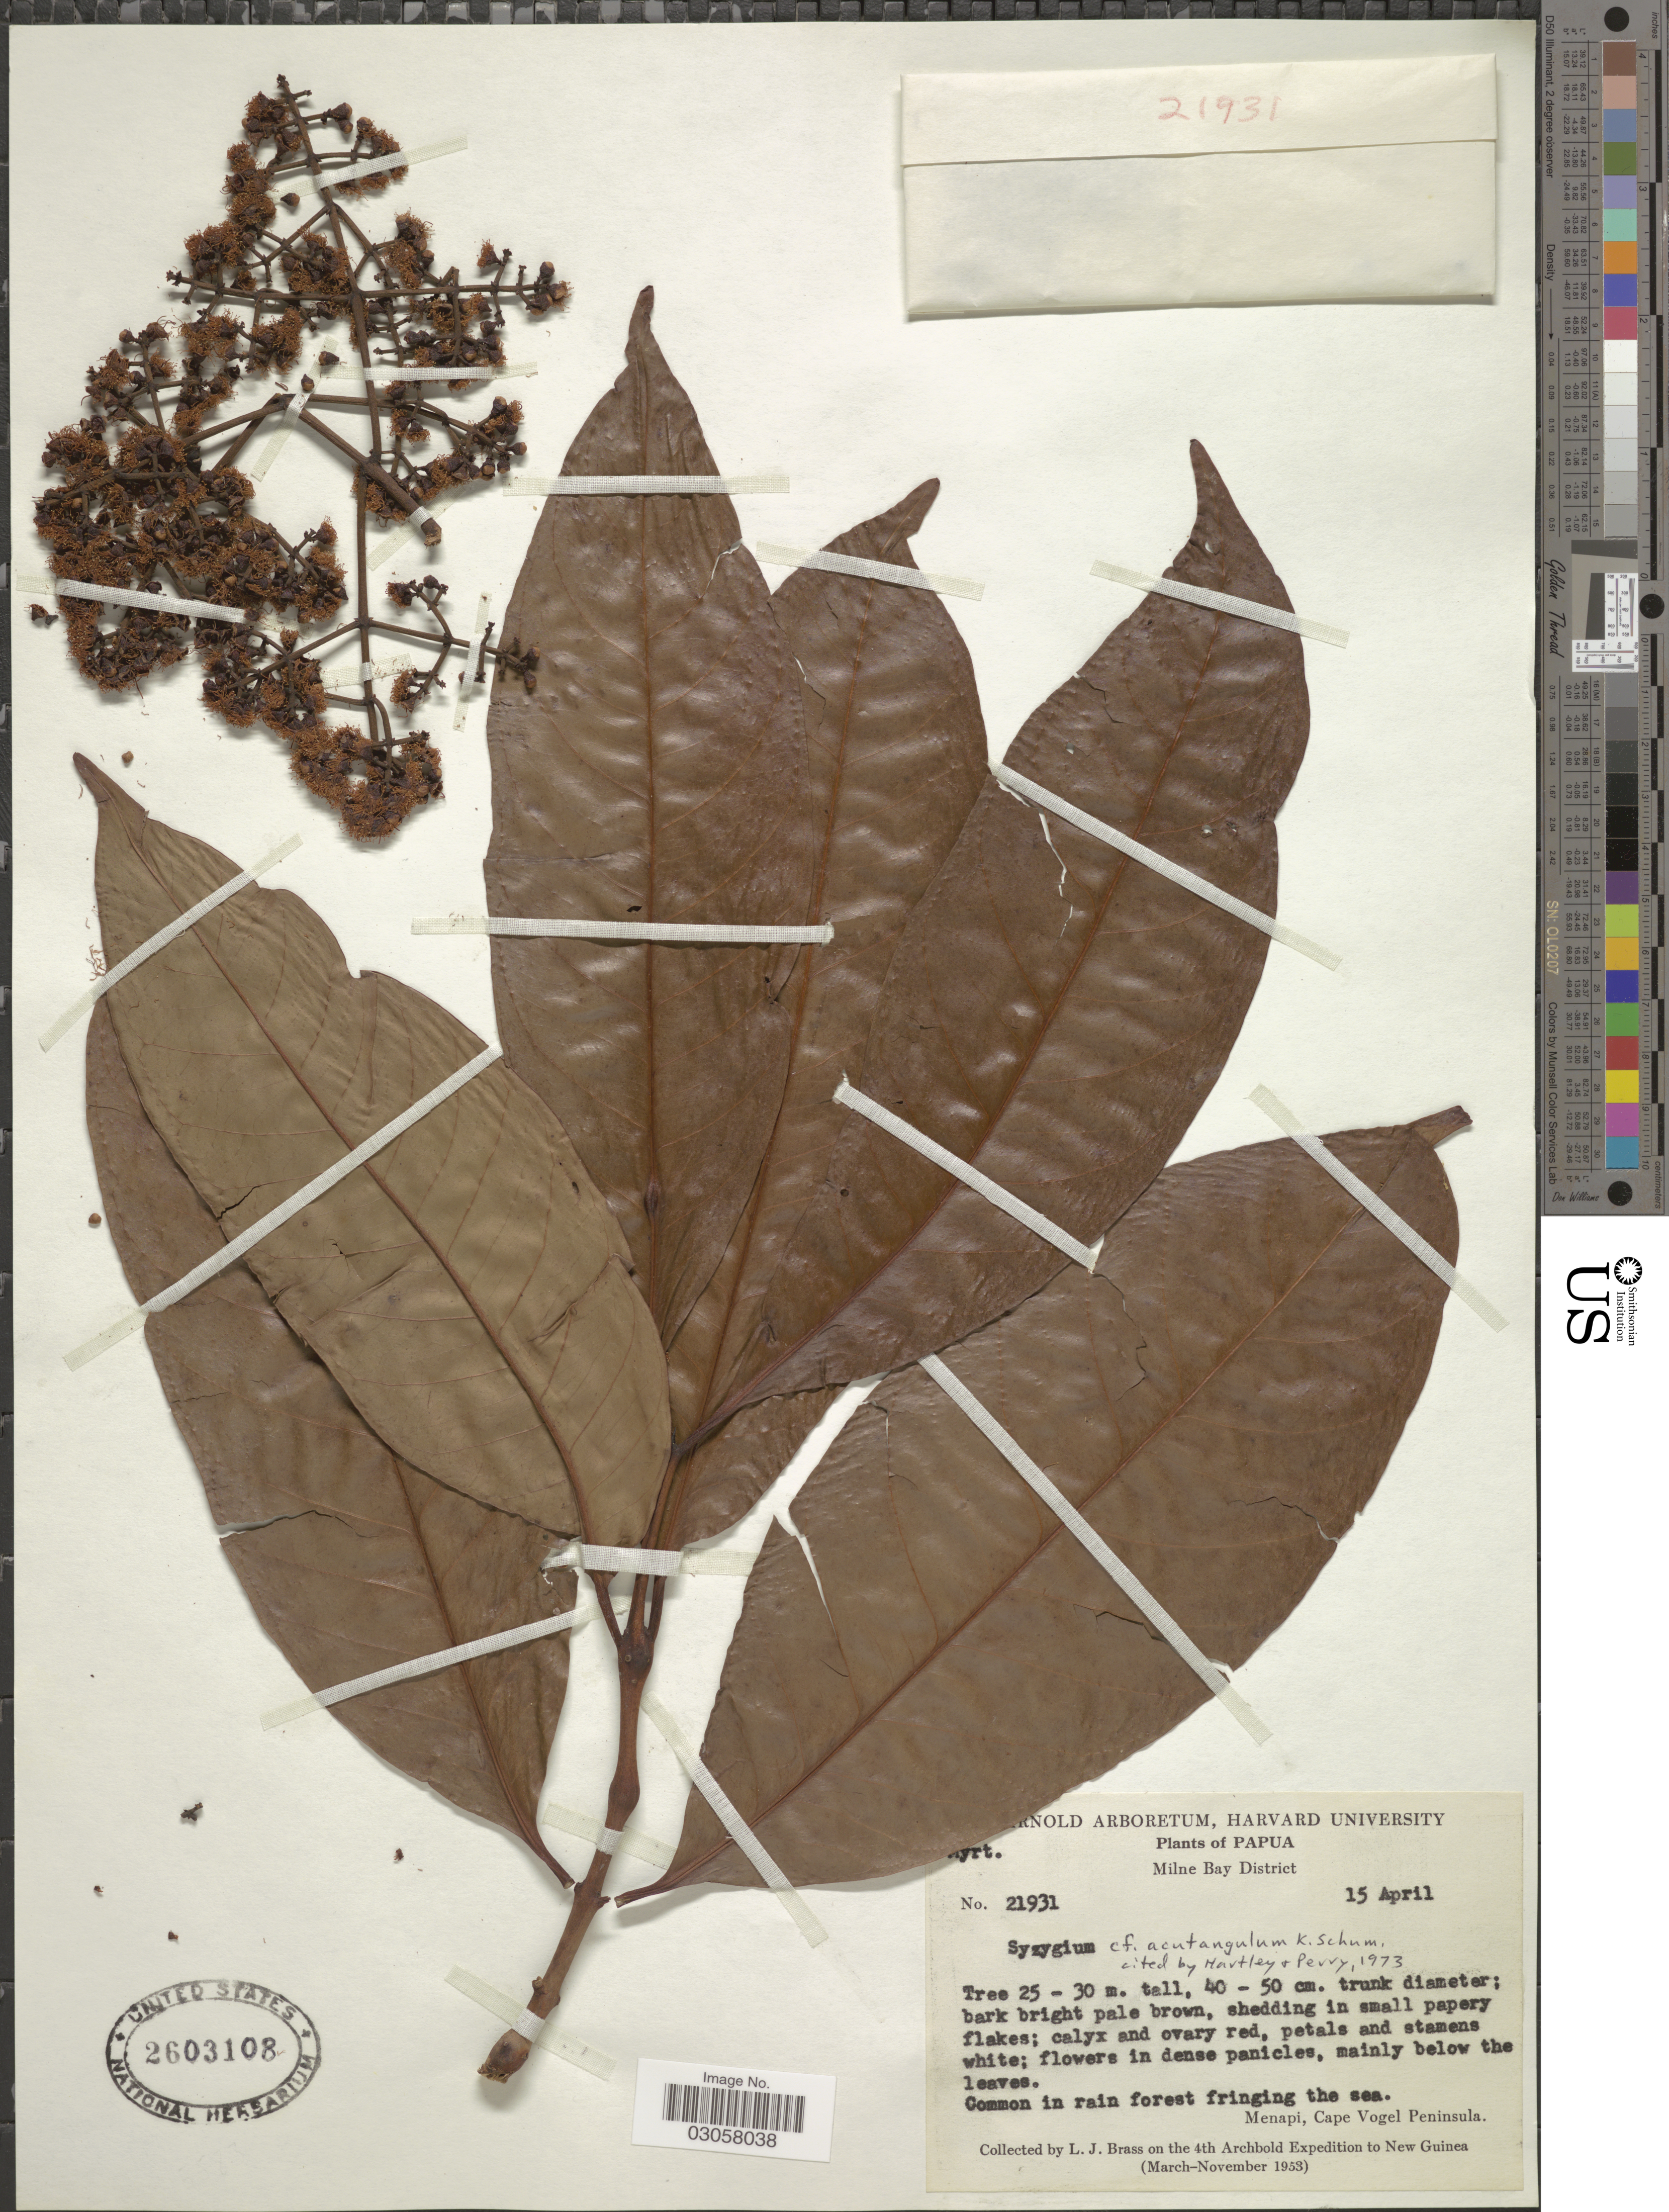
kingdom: Plantae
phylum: Tracheophyta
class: Magnoliopsida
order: Myrtales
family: Myrtaceae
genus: Syzygium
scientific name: Syzygium acutangulum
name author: (K. Schum.) Nied.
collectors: L. J. Brass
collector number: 21931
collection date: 1953-04-15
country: Papua New Guinea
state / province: Milne Bay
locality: Papua. Milne Bay District. Menapi, Cape Vogel Peninsula. New Guinea.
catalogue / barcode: US 2603108